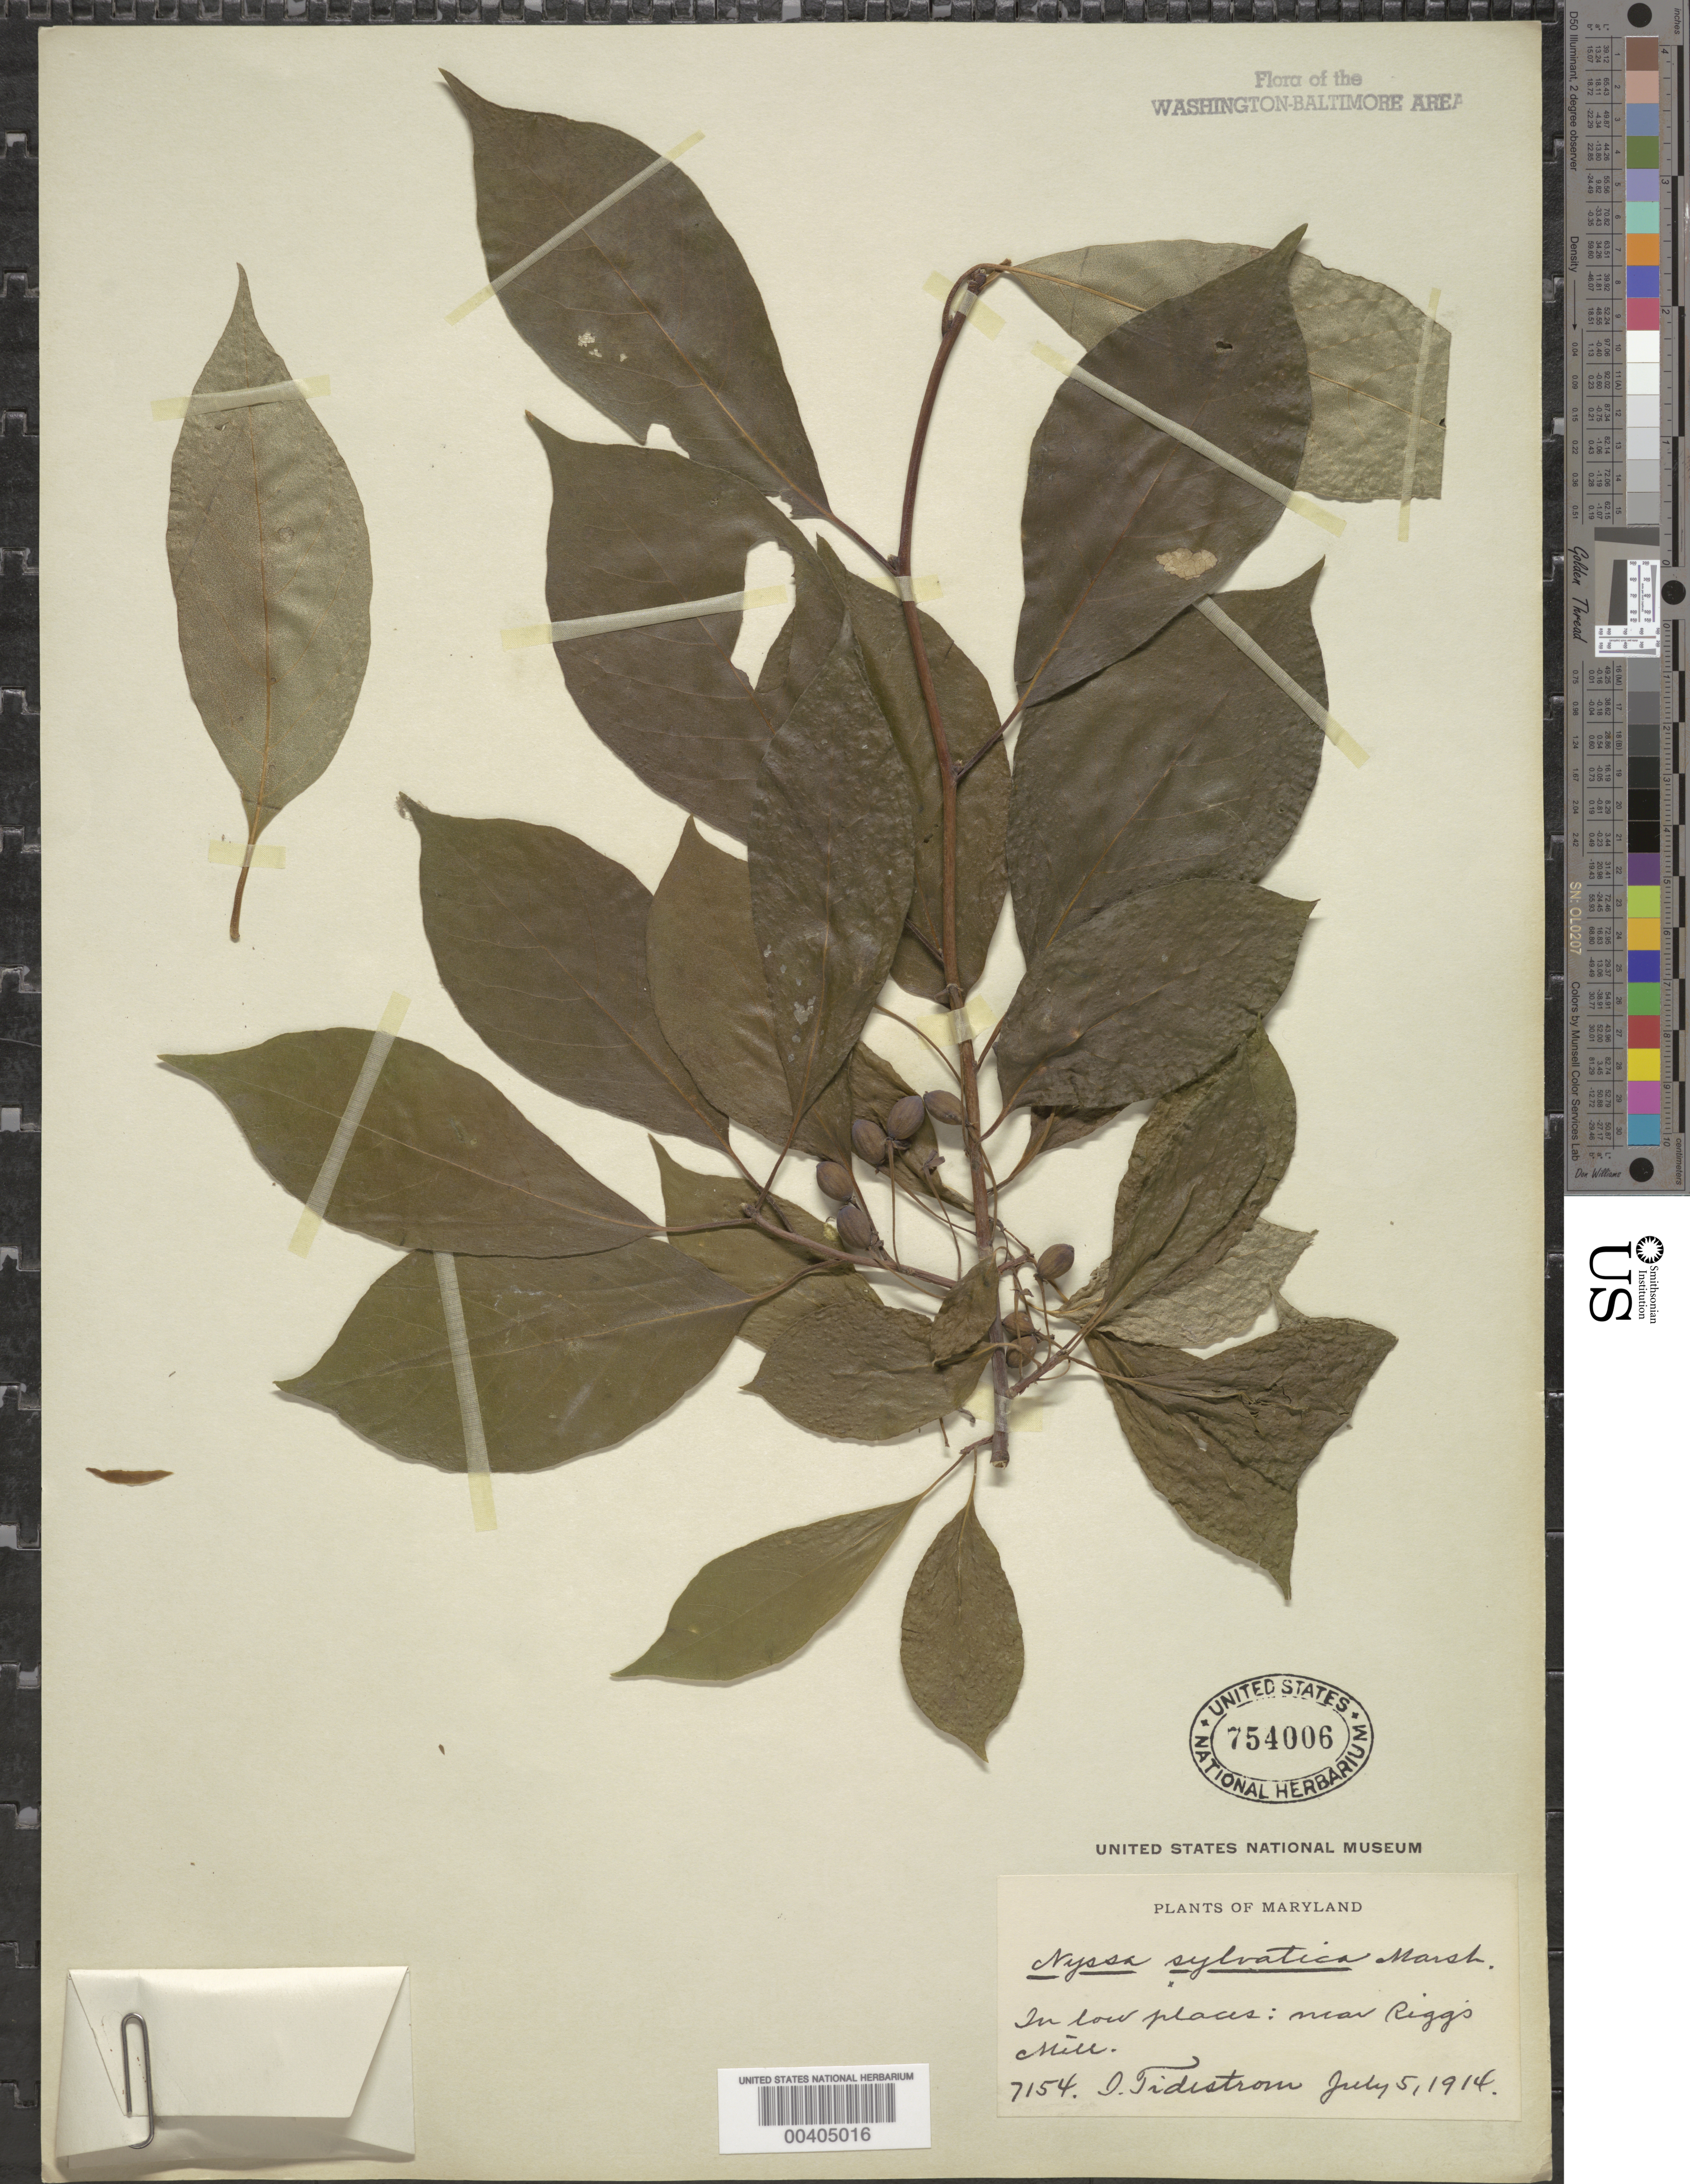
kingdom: Plantae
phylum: Tracheophyta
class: Magnoliopsida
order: Cornales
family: Nyssaceae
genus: Nyssa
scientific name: Nyssa sylvatica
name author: Marshall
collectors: I. F. Tidestrom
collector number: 7154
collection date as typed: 05 Jul 1914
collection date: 1914-07-05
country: United States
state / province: Maryland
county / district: Prince George's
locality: Near Riggs Mill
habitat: In low places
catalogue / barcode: US 754006